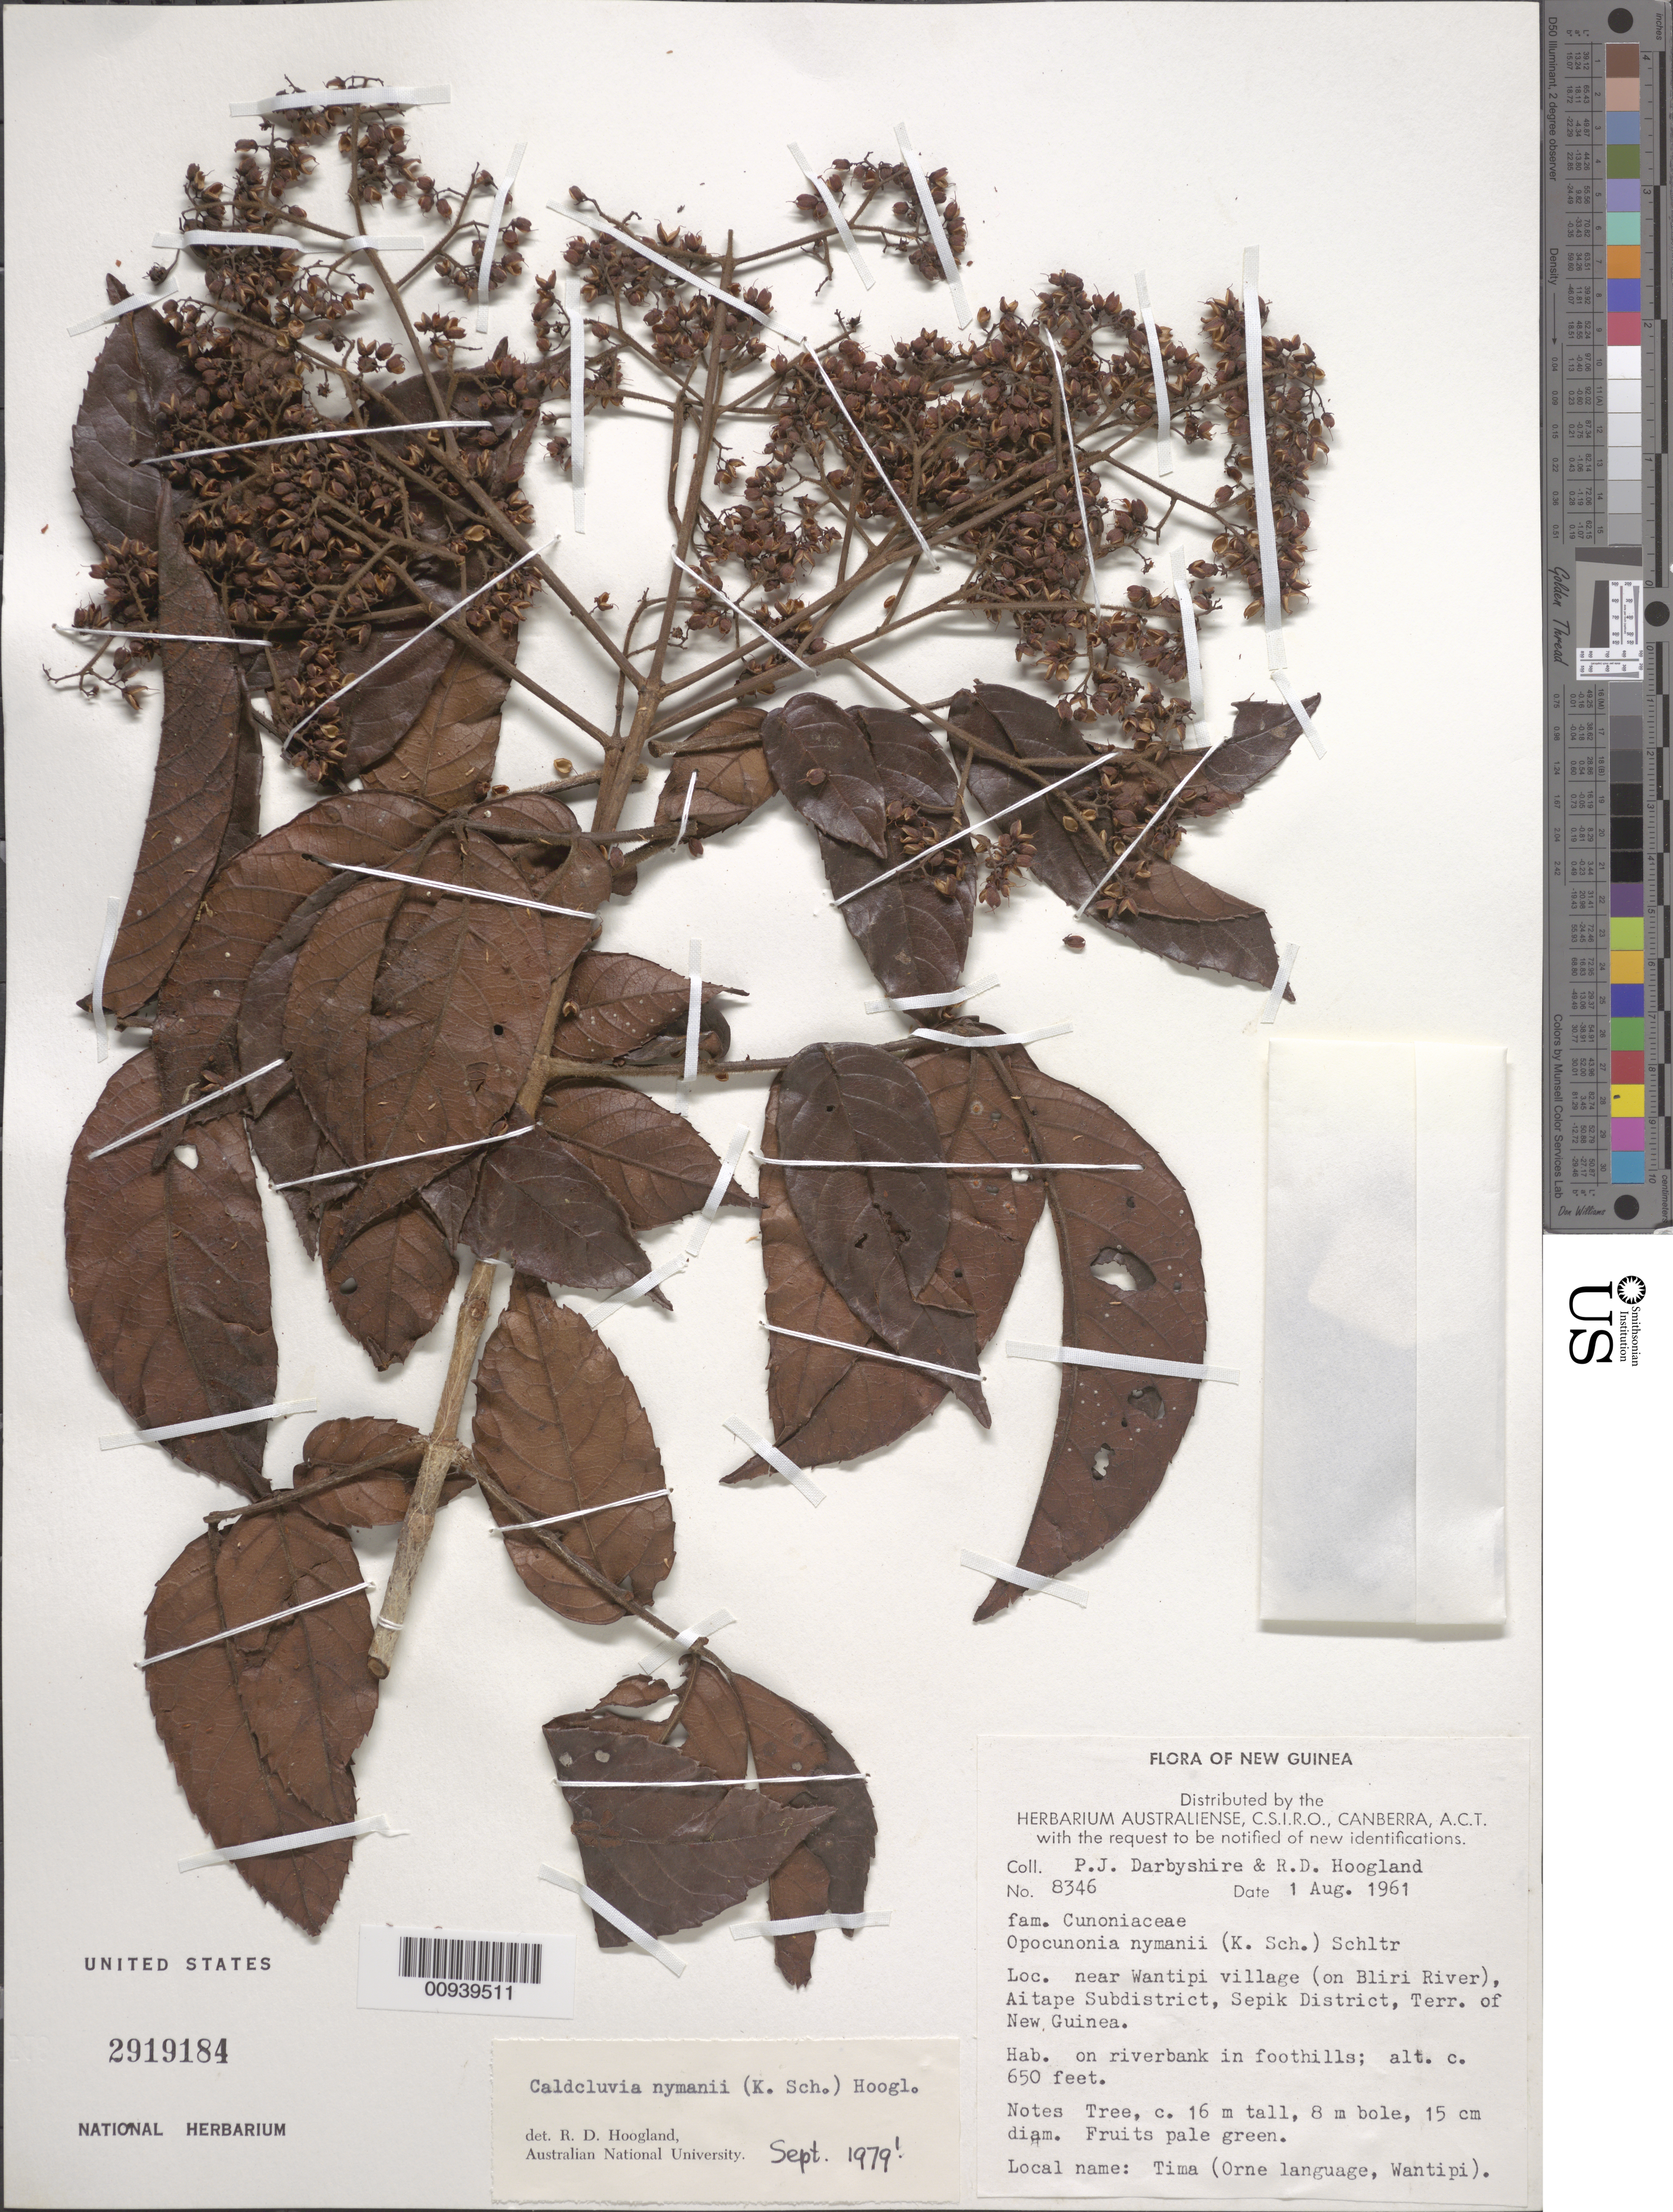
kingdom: Plantae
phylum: Tracheophyta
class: Magnoliopsida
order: Oxalidales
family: Cunoniaceae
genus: Opocunonia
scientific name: Opocunonia nymanii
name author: (K. Schum.) Schltr.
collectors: P. Darbyshire & R. D. Hoogland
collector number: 8346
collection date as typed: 01 Aug 1961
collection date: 1961-08-01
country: Papua New Guinea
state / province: Sandaun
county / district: Aitape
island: New Guinea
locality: near Wantipi village (on Bliri River)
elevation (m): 198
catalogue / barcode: US 2919184